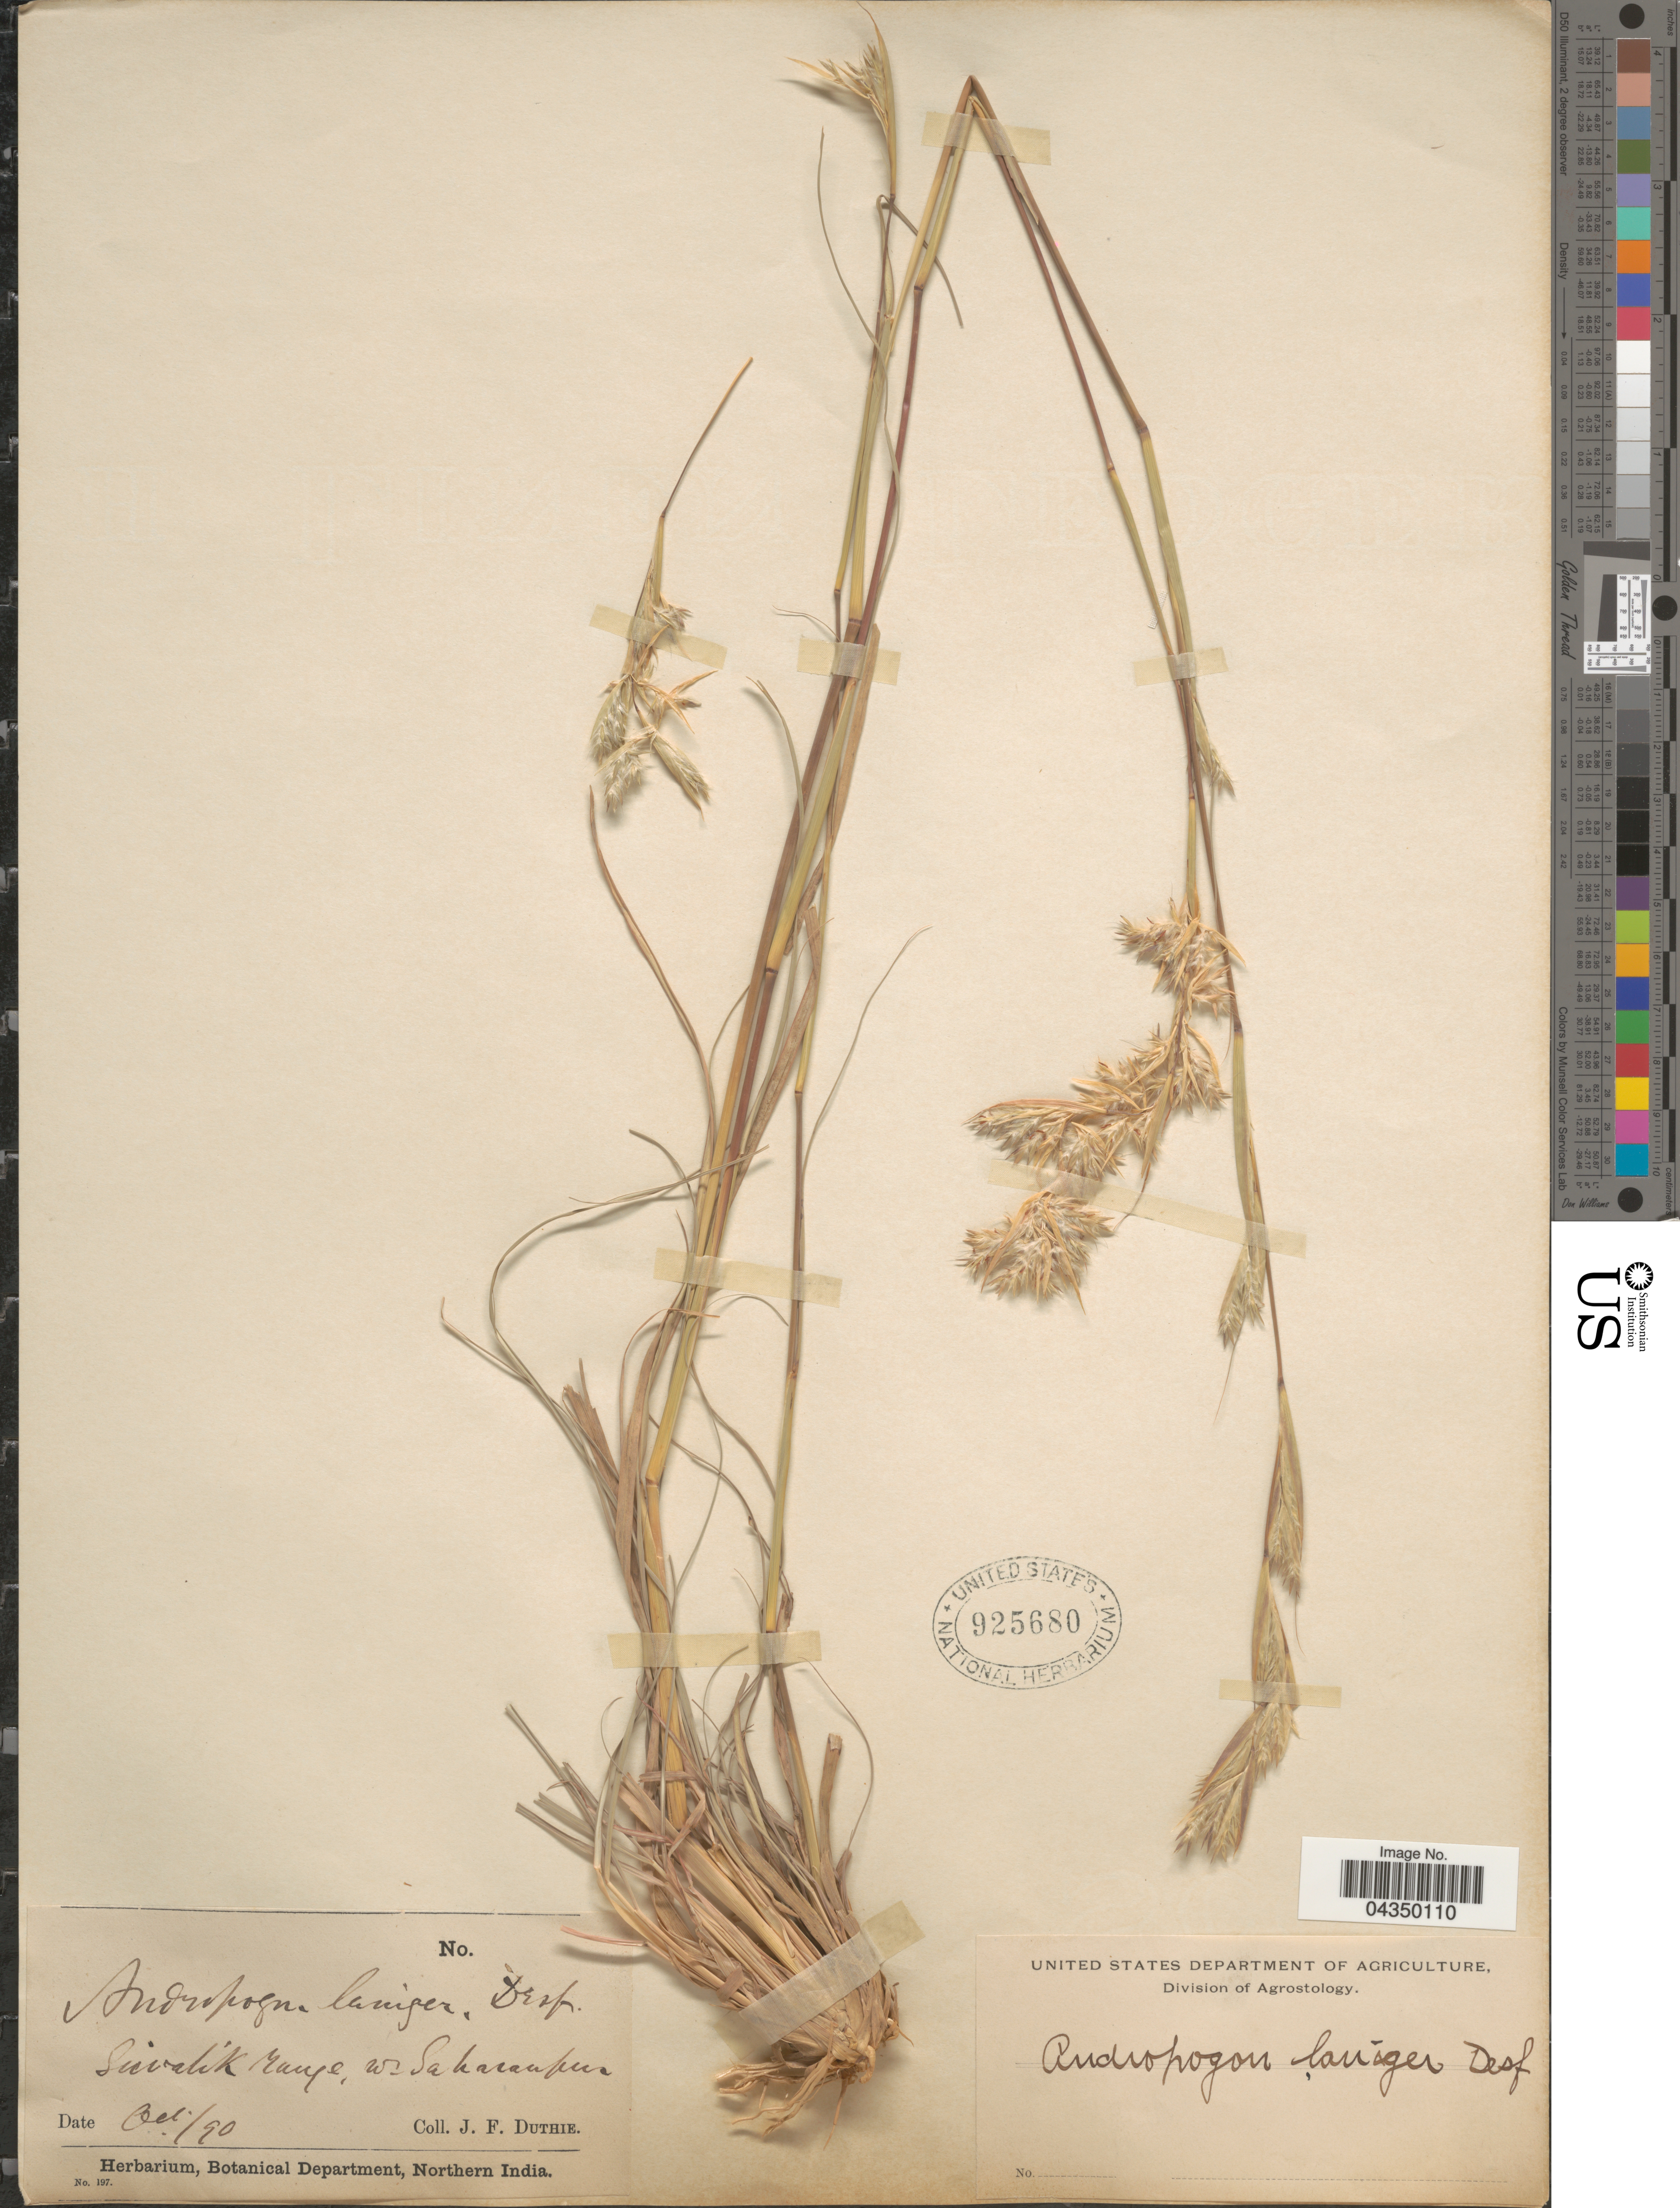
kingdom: Plantae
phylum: Tracheophyta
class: Liliopsida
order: Poales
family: Poaceae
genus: Cymbopogon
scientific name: Cymbopogon schoenanthus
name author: (L.) Spreng.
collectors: J. F. Duthie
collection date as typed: Transcribed d/m/y: /10/90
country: India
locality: Siwalik range, nr Saharanpur.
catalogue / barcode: US 925680